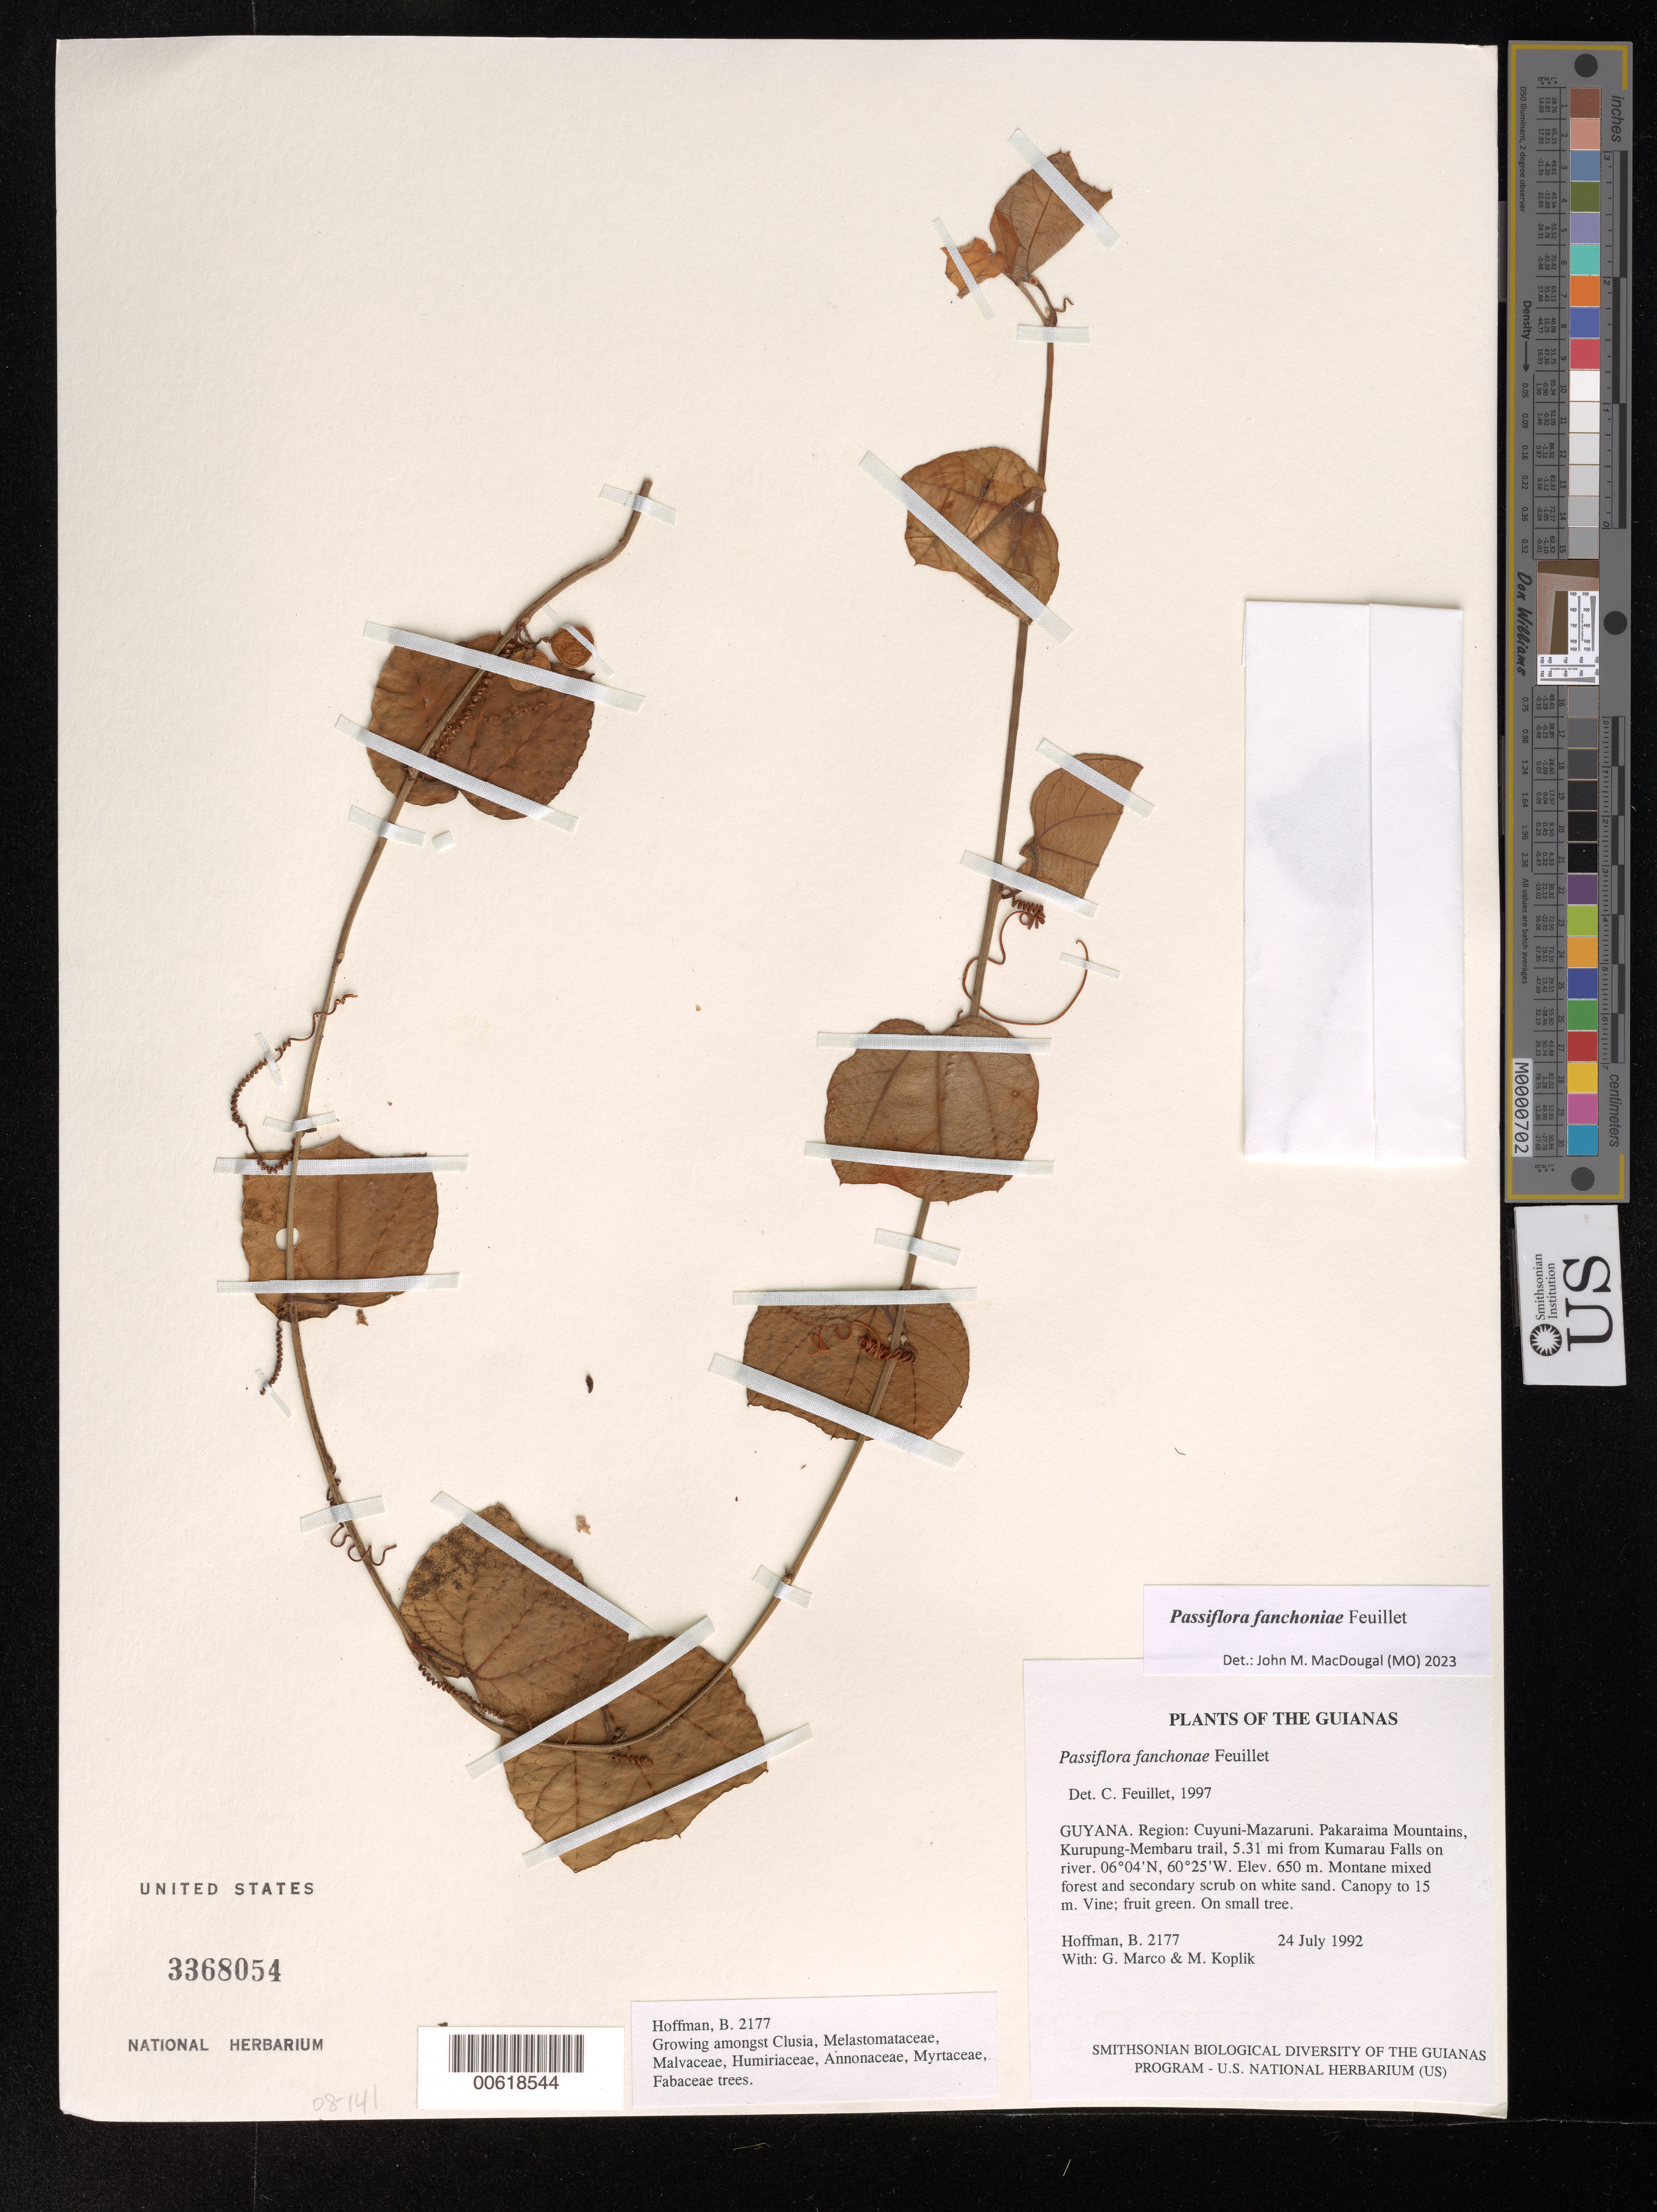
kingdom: Plantae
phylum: Tracheophyta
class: Magnoliopsida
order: Malpighiales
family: Passifloraceae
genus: Passiflora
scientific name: Passiflora fanchonae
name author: Feuillet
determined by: Feuillet, C.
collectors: B. Hoffman, G. Marco & M. Koplik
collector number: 2177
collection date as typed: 24 July 1992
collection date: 1992-07-24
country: Guyana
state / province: Cuyuni-Mazaruni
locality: Pakaraima Mountains, Kurupung-Membaru trail, 2.75 km WSW from Kumarau Falls on Kurupung River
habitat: Montane mixed forest and secondary scrub on white sand. Canopy to 15 m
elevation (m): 650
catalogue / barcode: US 3368054